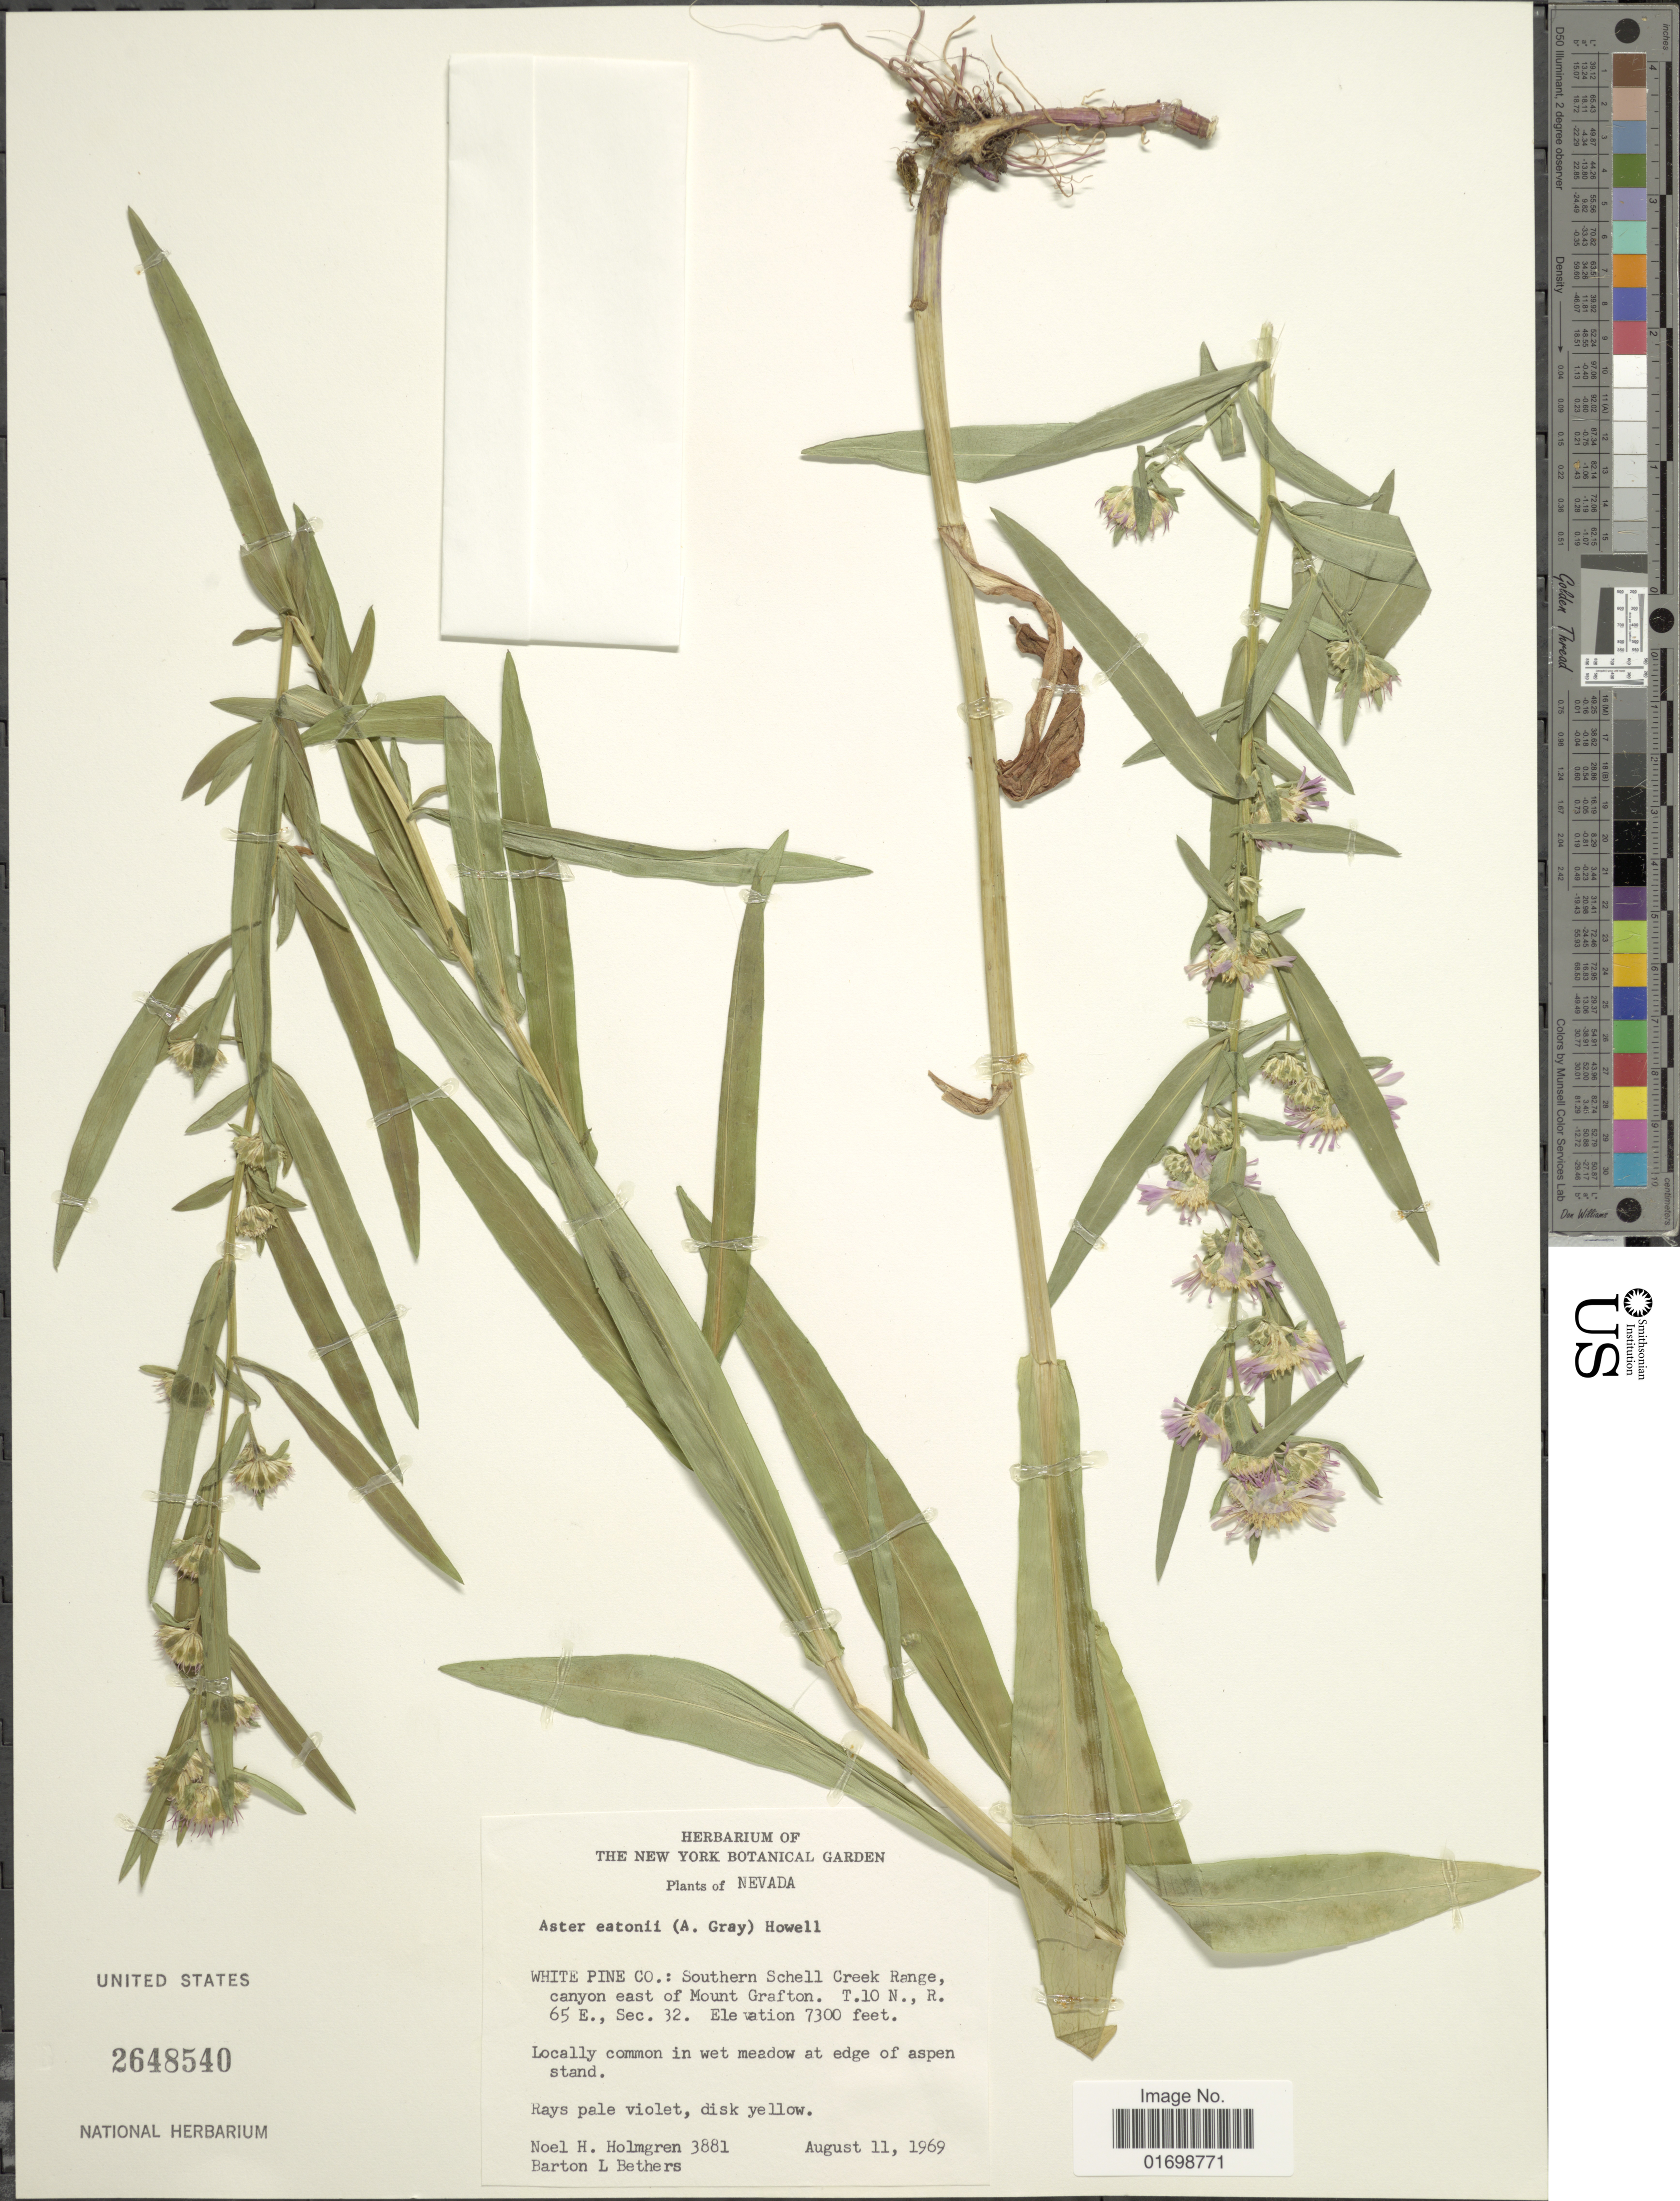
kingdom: Plantae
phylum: Tracheophyta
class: Magnoliopsida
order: Asterales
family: Asteraceae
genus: Symphyotrichum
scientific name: Symphyotrichum eatonii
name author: (A. Gray) G.L. Nesom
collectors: N. H. Holmgren & B. Bethers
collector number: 3881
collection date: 1969-08-11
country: United States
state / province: Nevada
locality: White Pine Co.: Southern Schell Creek Range, canyon east of Mount Grafton, T.10N, R. 65E., Sec. 32, locally common in wet meadow at edge of aspen stand.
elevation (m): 2225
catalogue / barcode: US 2648540